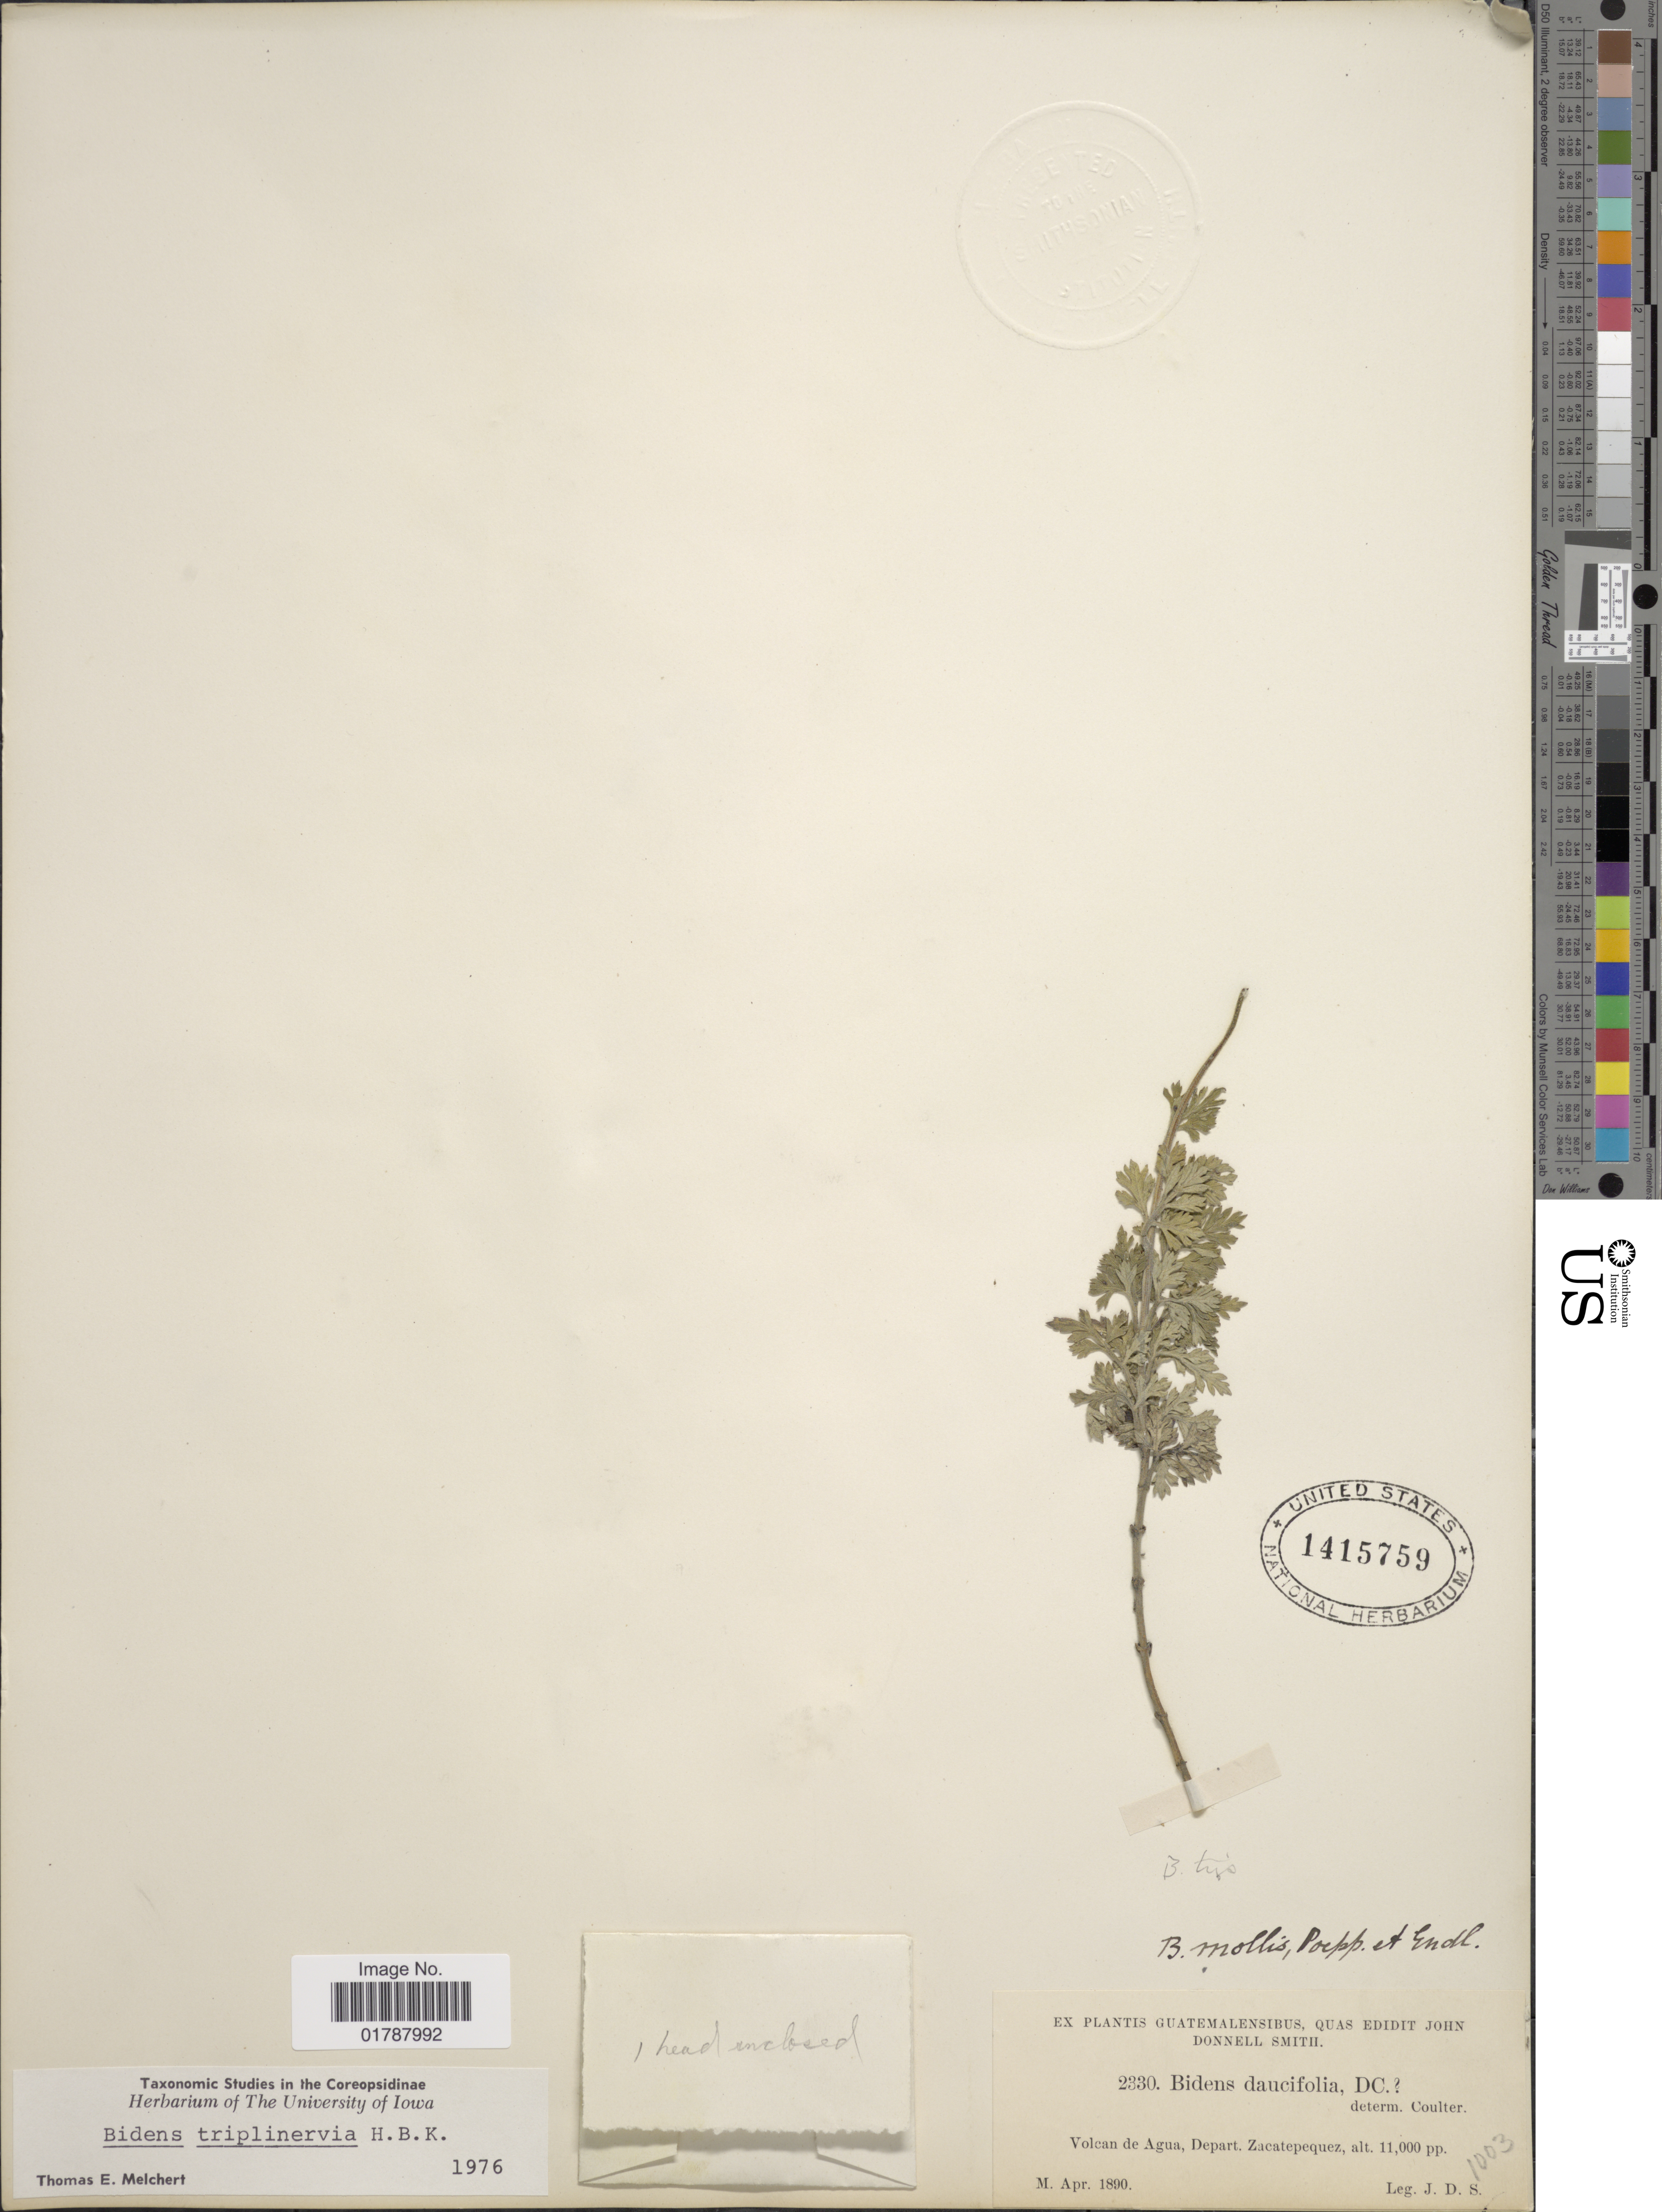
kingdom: Plantae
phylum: Tracheophyta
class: Magnoliopsida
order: Asterales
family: Asteraceae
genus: Bidens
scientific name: Bidens triplinervia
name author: Kunth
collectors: J. Donnell Smith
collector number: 2330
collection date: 1890-04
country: Guatemala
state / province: Sacatepéquez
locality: Volcan de Agua, Depart. Zacatepequez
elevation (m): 3353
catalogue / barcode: US 1415759